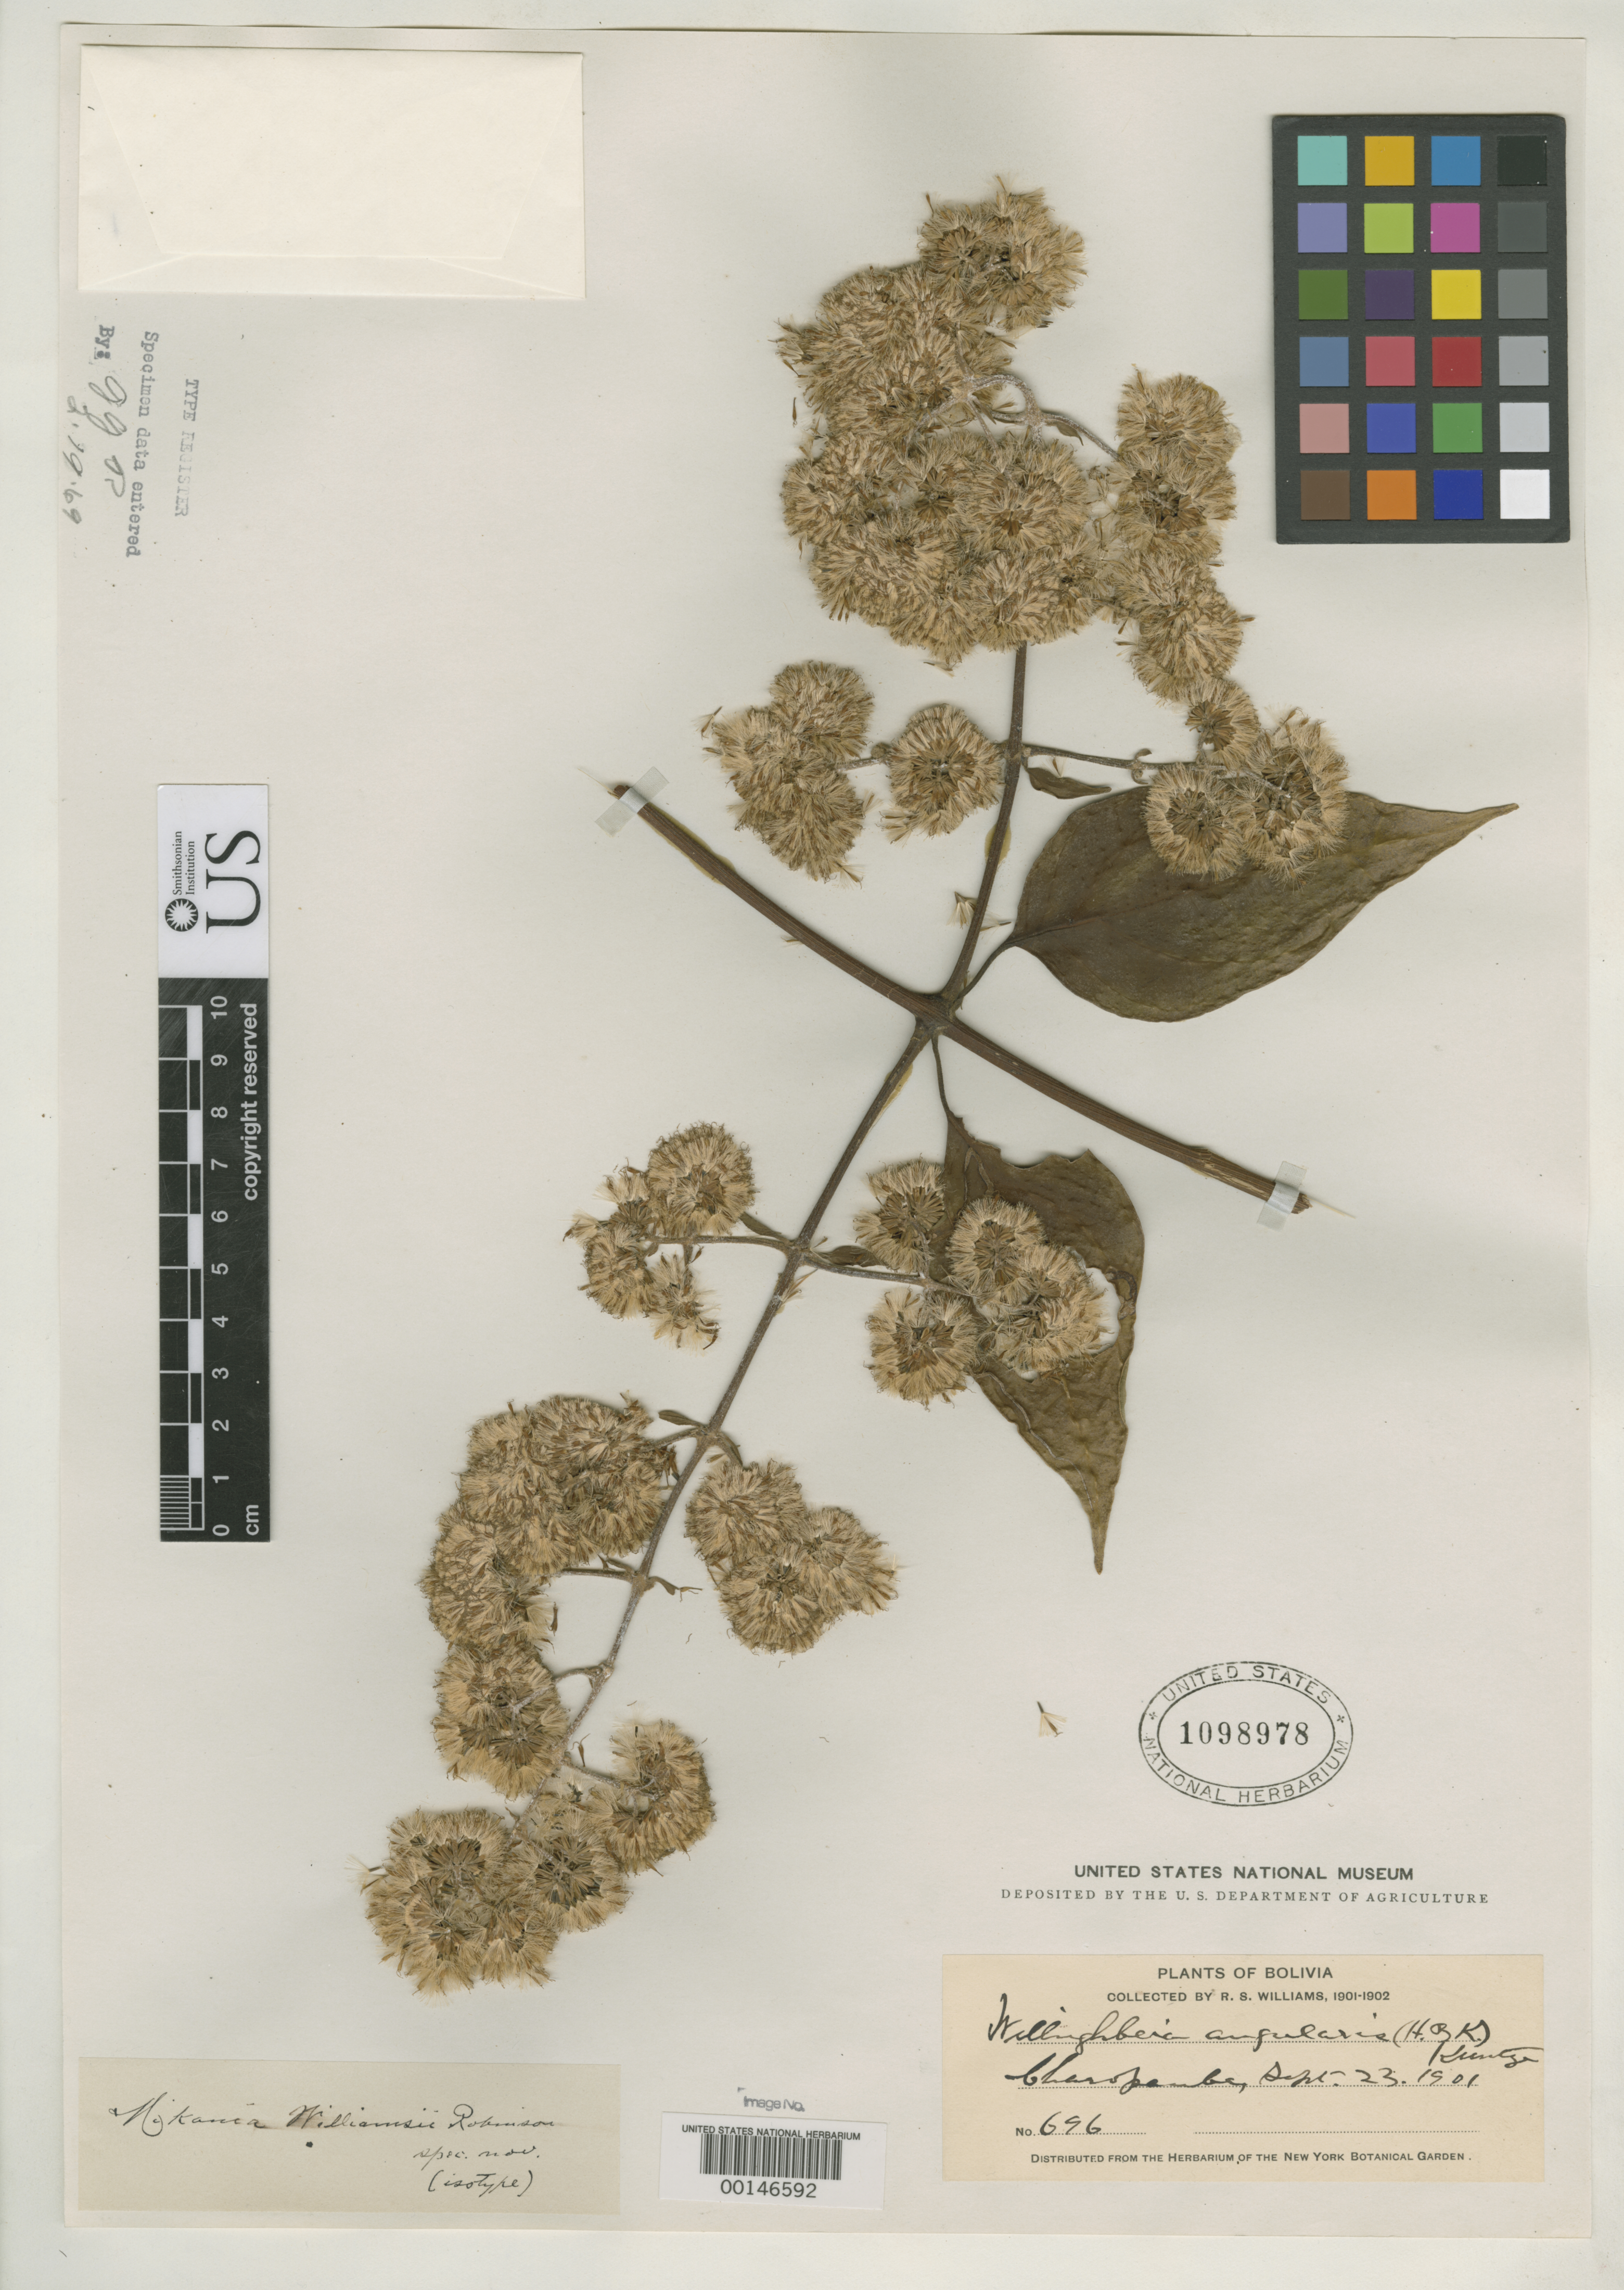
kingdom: Plantae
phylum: Tracheophyta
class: Magnoliopsida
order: Asterales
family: Asteraceae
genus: Mikania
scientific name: Mikania williamsii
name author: B.L. Rob.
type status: Isotype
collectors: R. S. Williams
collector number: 696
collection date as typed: Sep. 23, 1901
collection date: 1901-09-23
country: Bolivia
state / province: La Páz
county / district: Larecaja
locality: Charopampa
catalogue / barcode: US 1098978